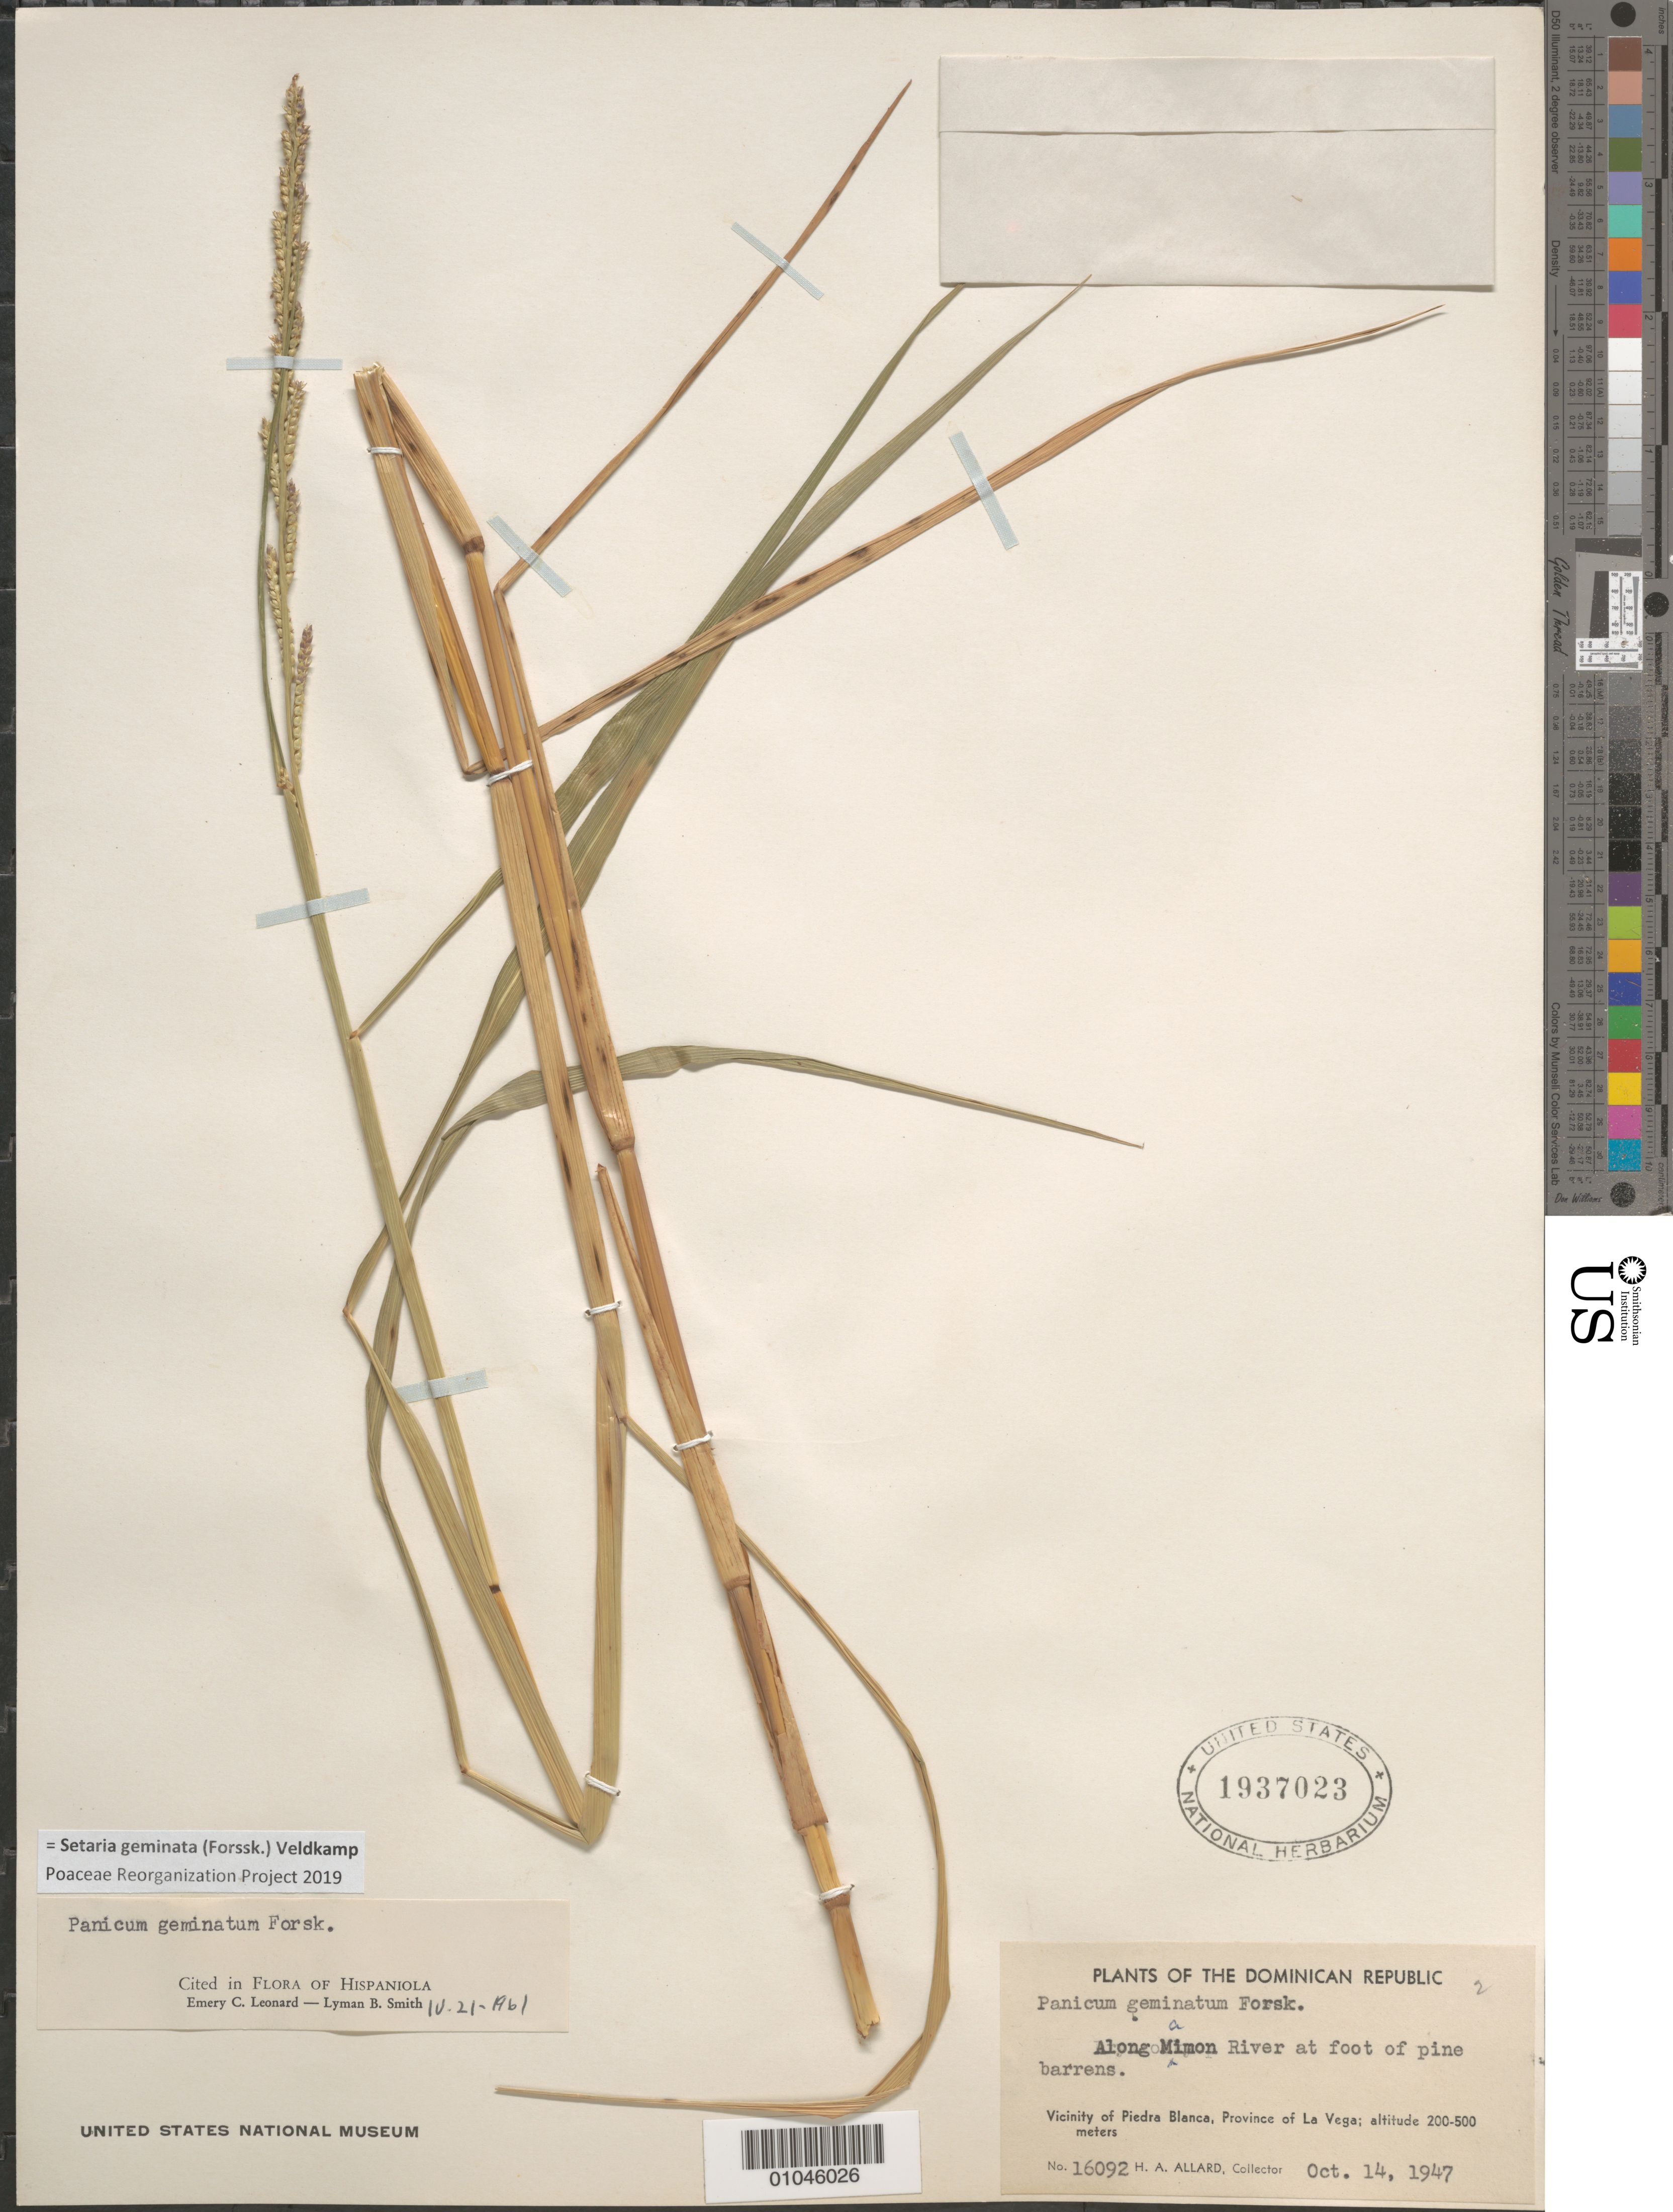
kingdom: Plantae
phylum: Tracheophyta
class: Liliopsida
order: Poales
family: Poaceae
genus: Paspalidium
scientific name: Paspalidium geminatum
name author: (Forssk.) Stapf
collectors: H. A. Allard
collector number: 16092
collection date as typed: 14 Oct 1947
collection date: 1947-10-14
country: Dominican Republic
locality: Along Maimon River at foot of pine barrens. Vicinity of Peidra Blanca, Province la Vega.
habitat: along river at foot of pine barrens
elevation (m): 200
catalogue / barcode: US 1937023